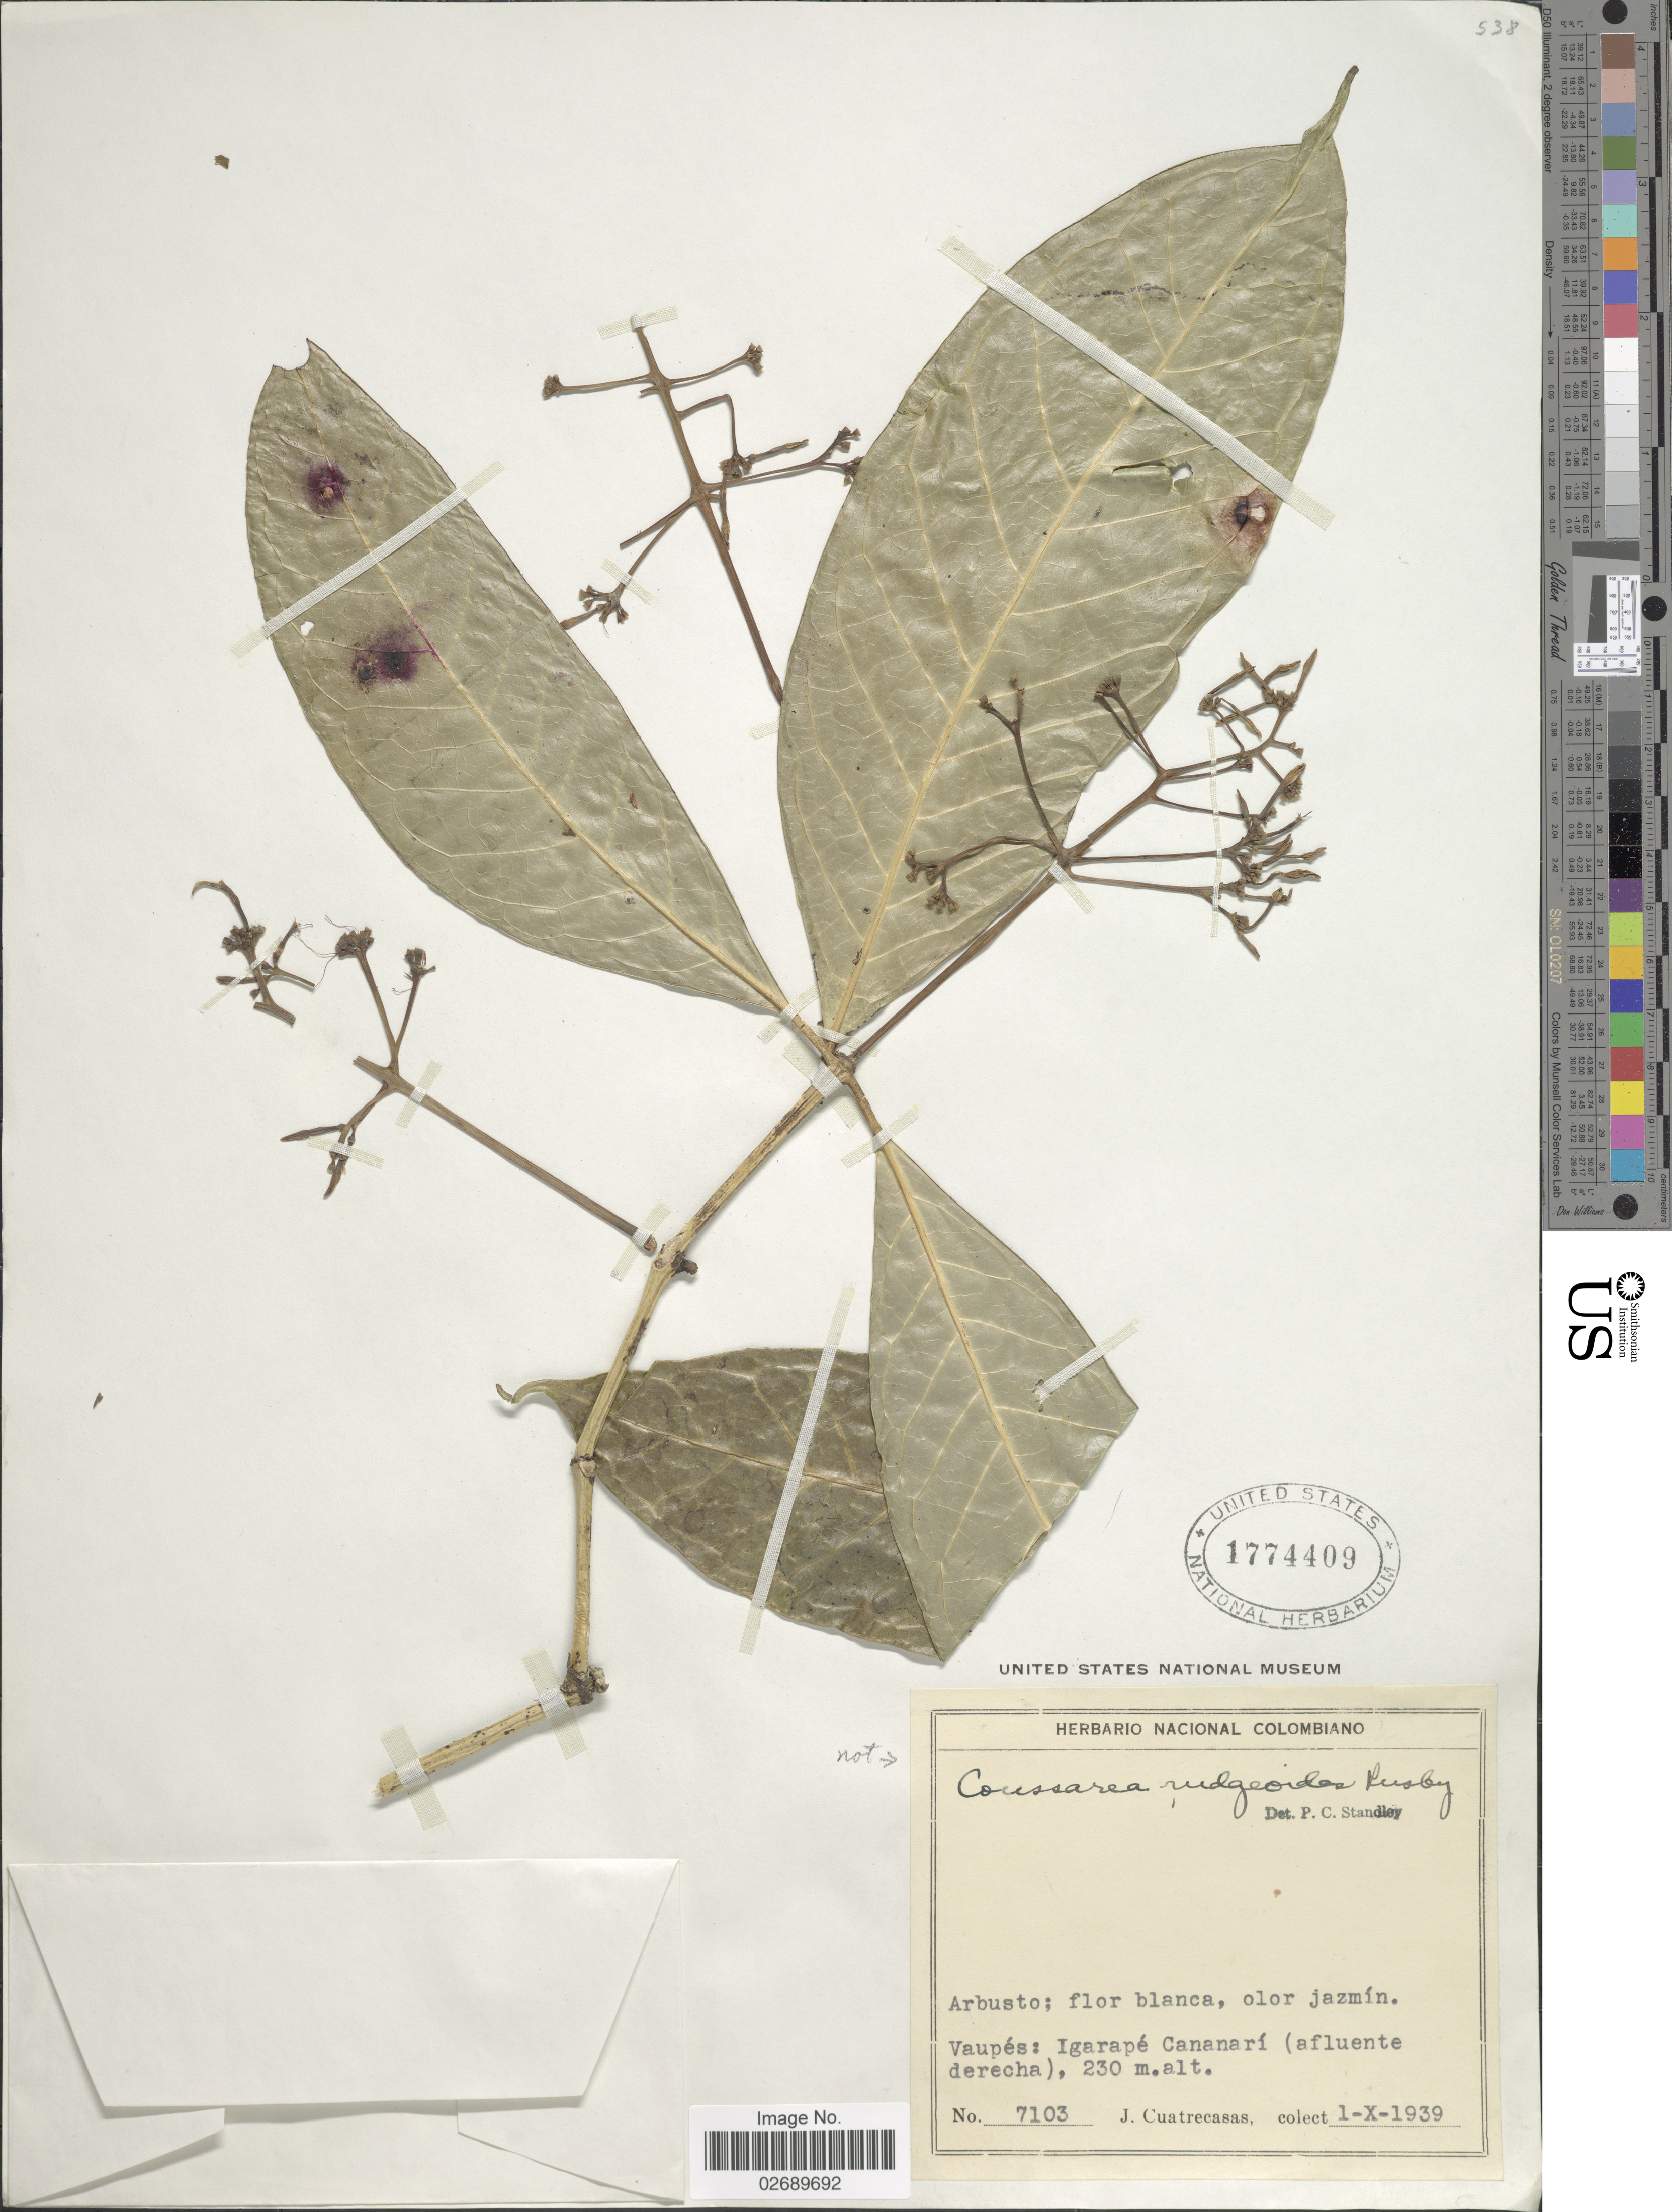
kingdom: Plantae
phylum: Tracheophyta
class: Magnoliopsida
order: Gentianales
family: Rubiaceae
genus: Coussarea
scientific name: Coussarea sp.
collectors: J. Cuatrecasas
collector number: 7103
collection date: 1939-10-01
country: Colombia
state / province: Vaupés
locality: Igarape Cananari (afluente derecha)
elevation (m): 230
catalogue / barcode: US 1774409